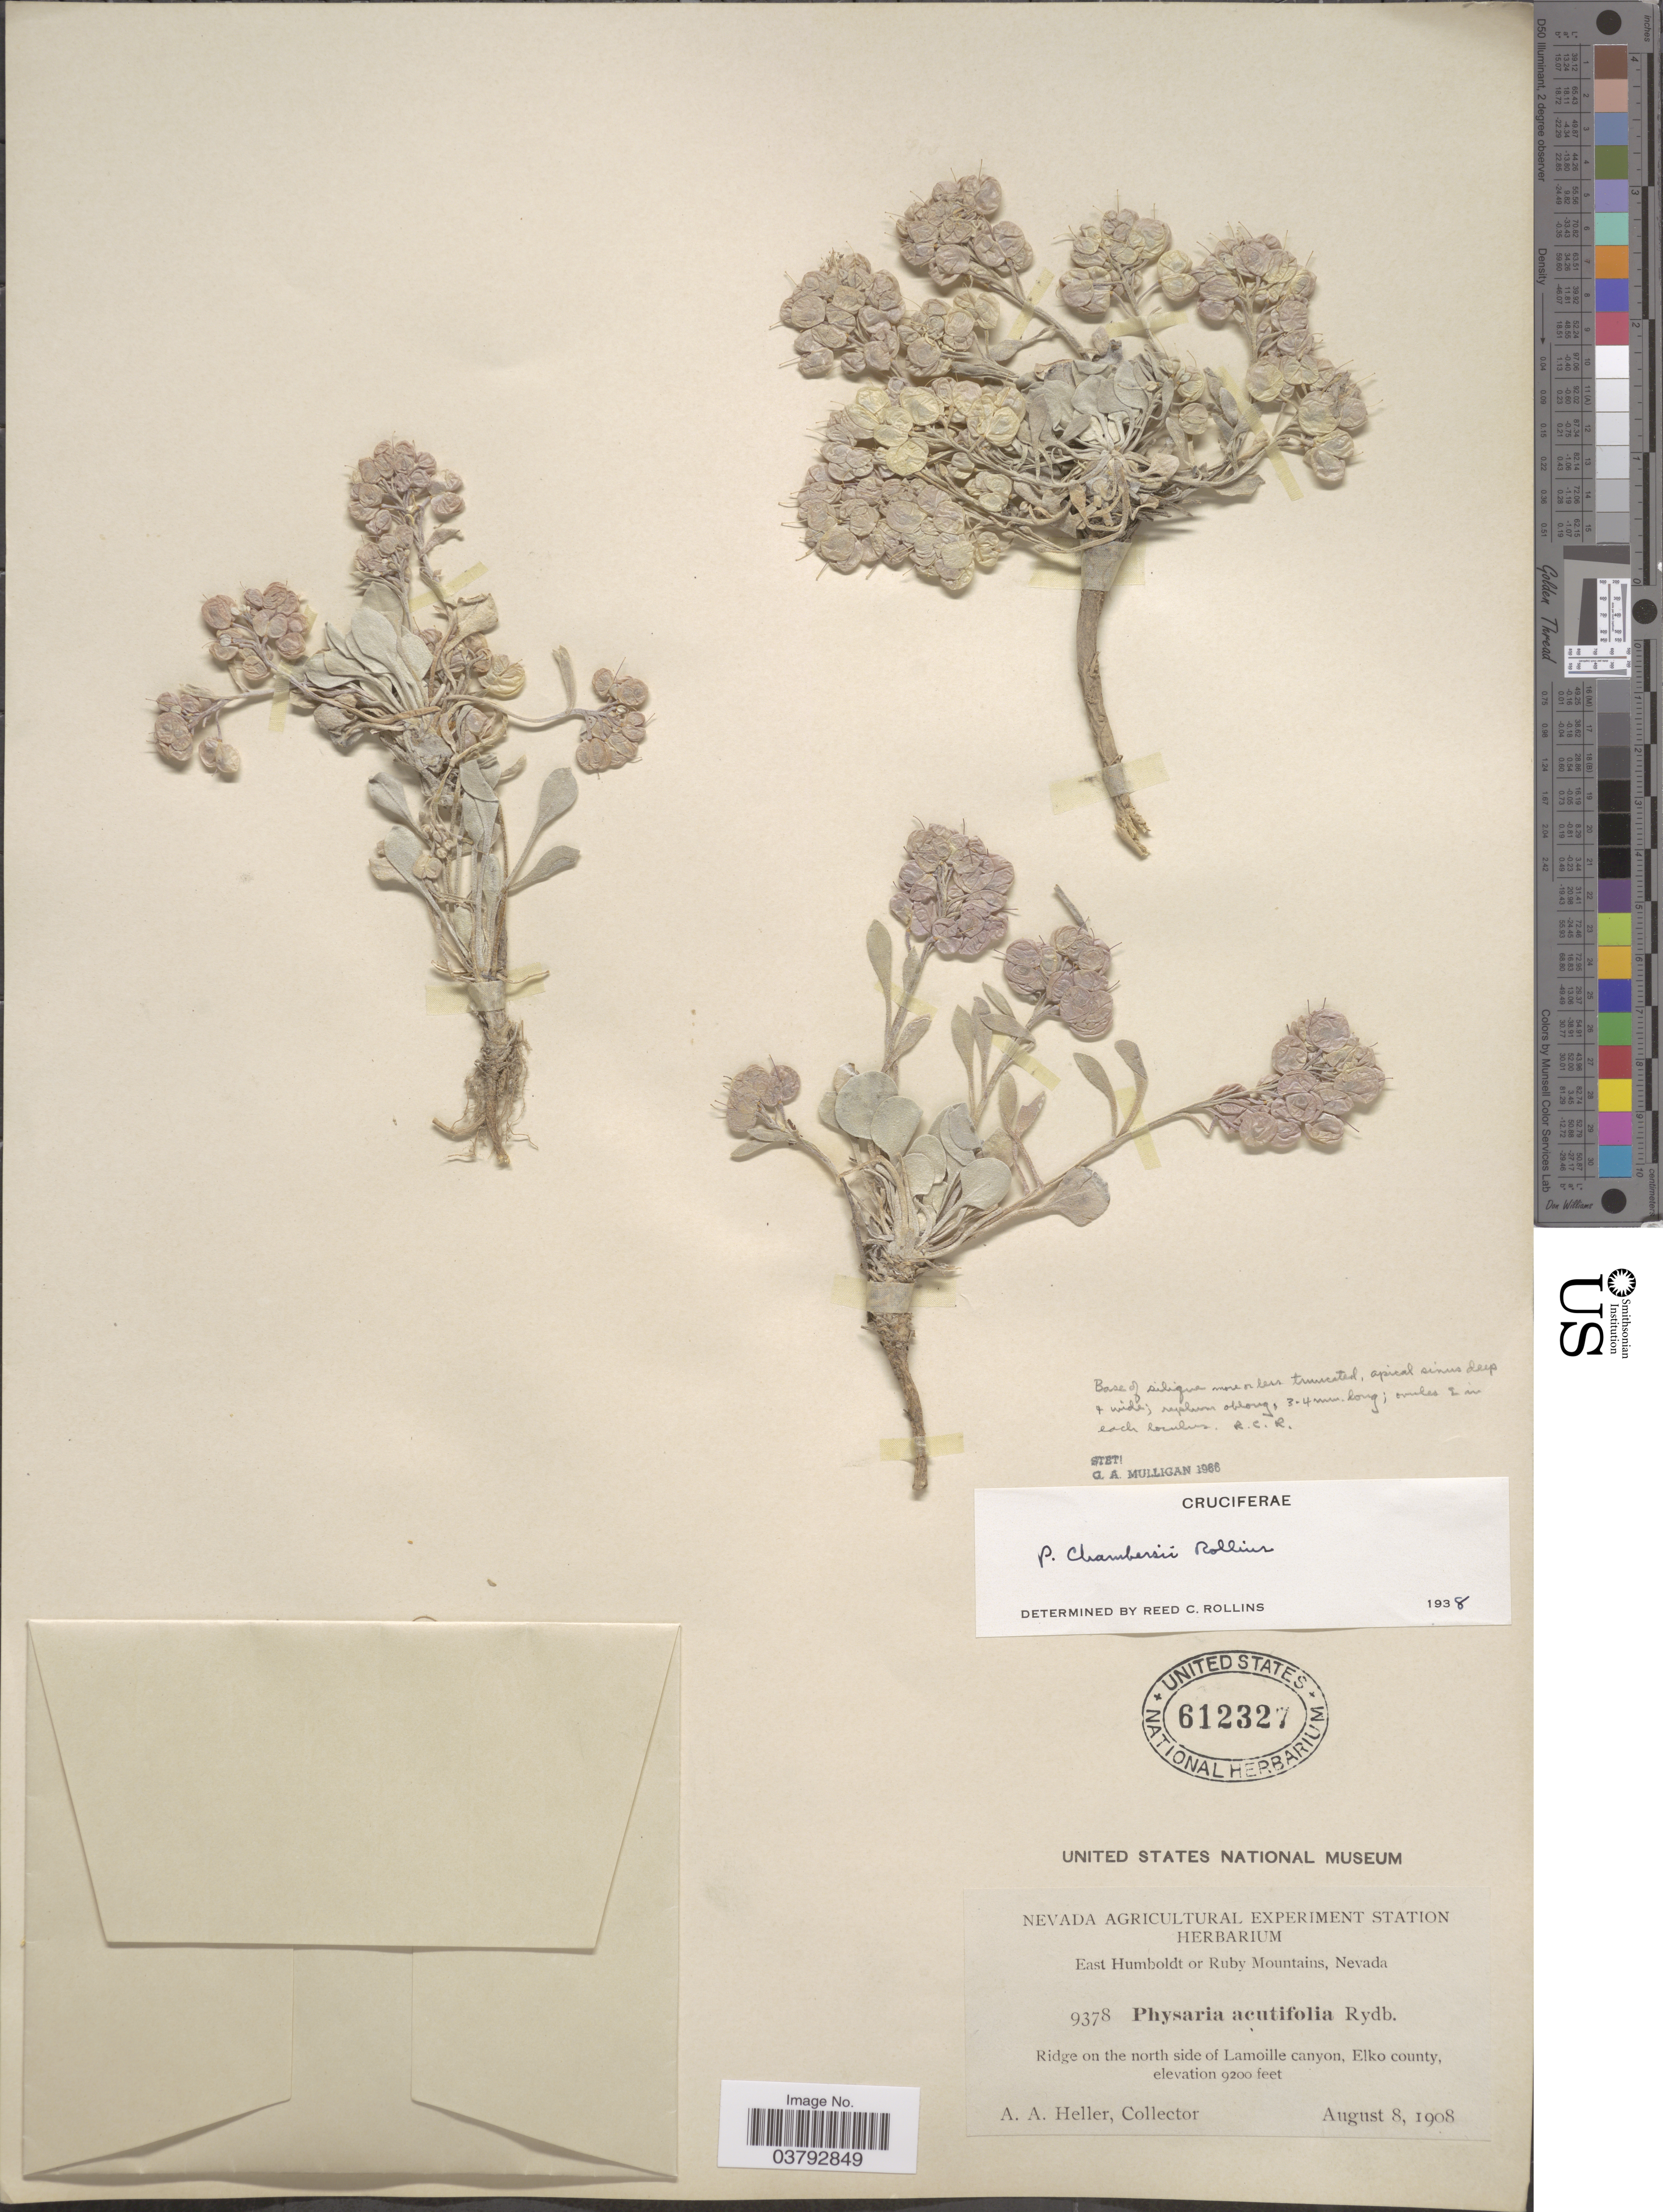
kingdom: Plantae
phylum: Tracheophyta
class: Magnoliopsida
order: Brassicales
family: Brassicaceae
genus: Physaria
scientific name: Physaria chambersii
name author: Rollins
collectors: A. A. Heller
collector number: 9378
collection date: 1908-08-08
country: United States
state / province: Nevada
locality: East Humboldt or Ruby Mountains. Ridge on the north side of Lamoille canyon, Elko county.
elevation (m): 2804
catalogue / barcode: US 612327